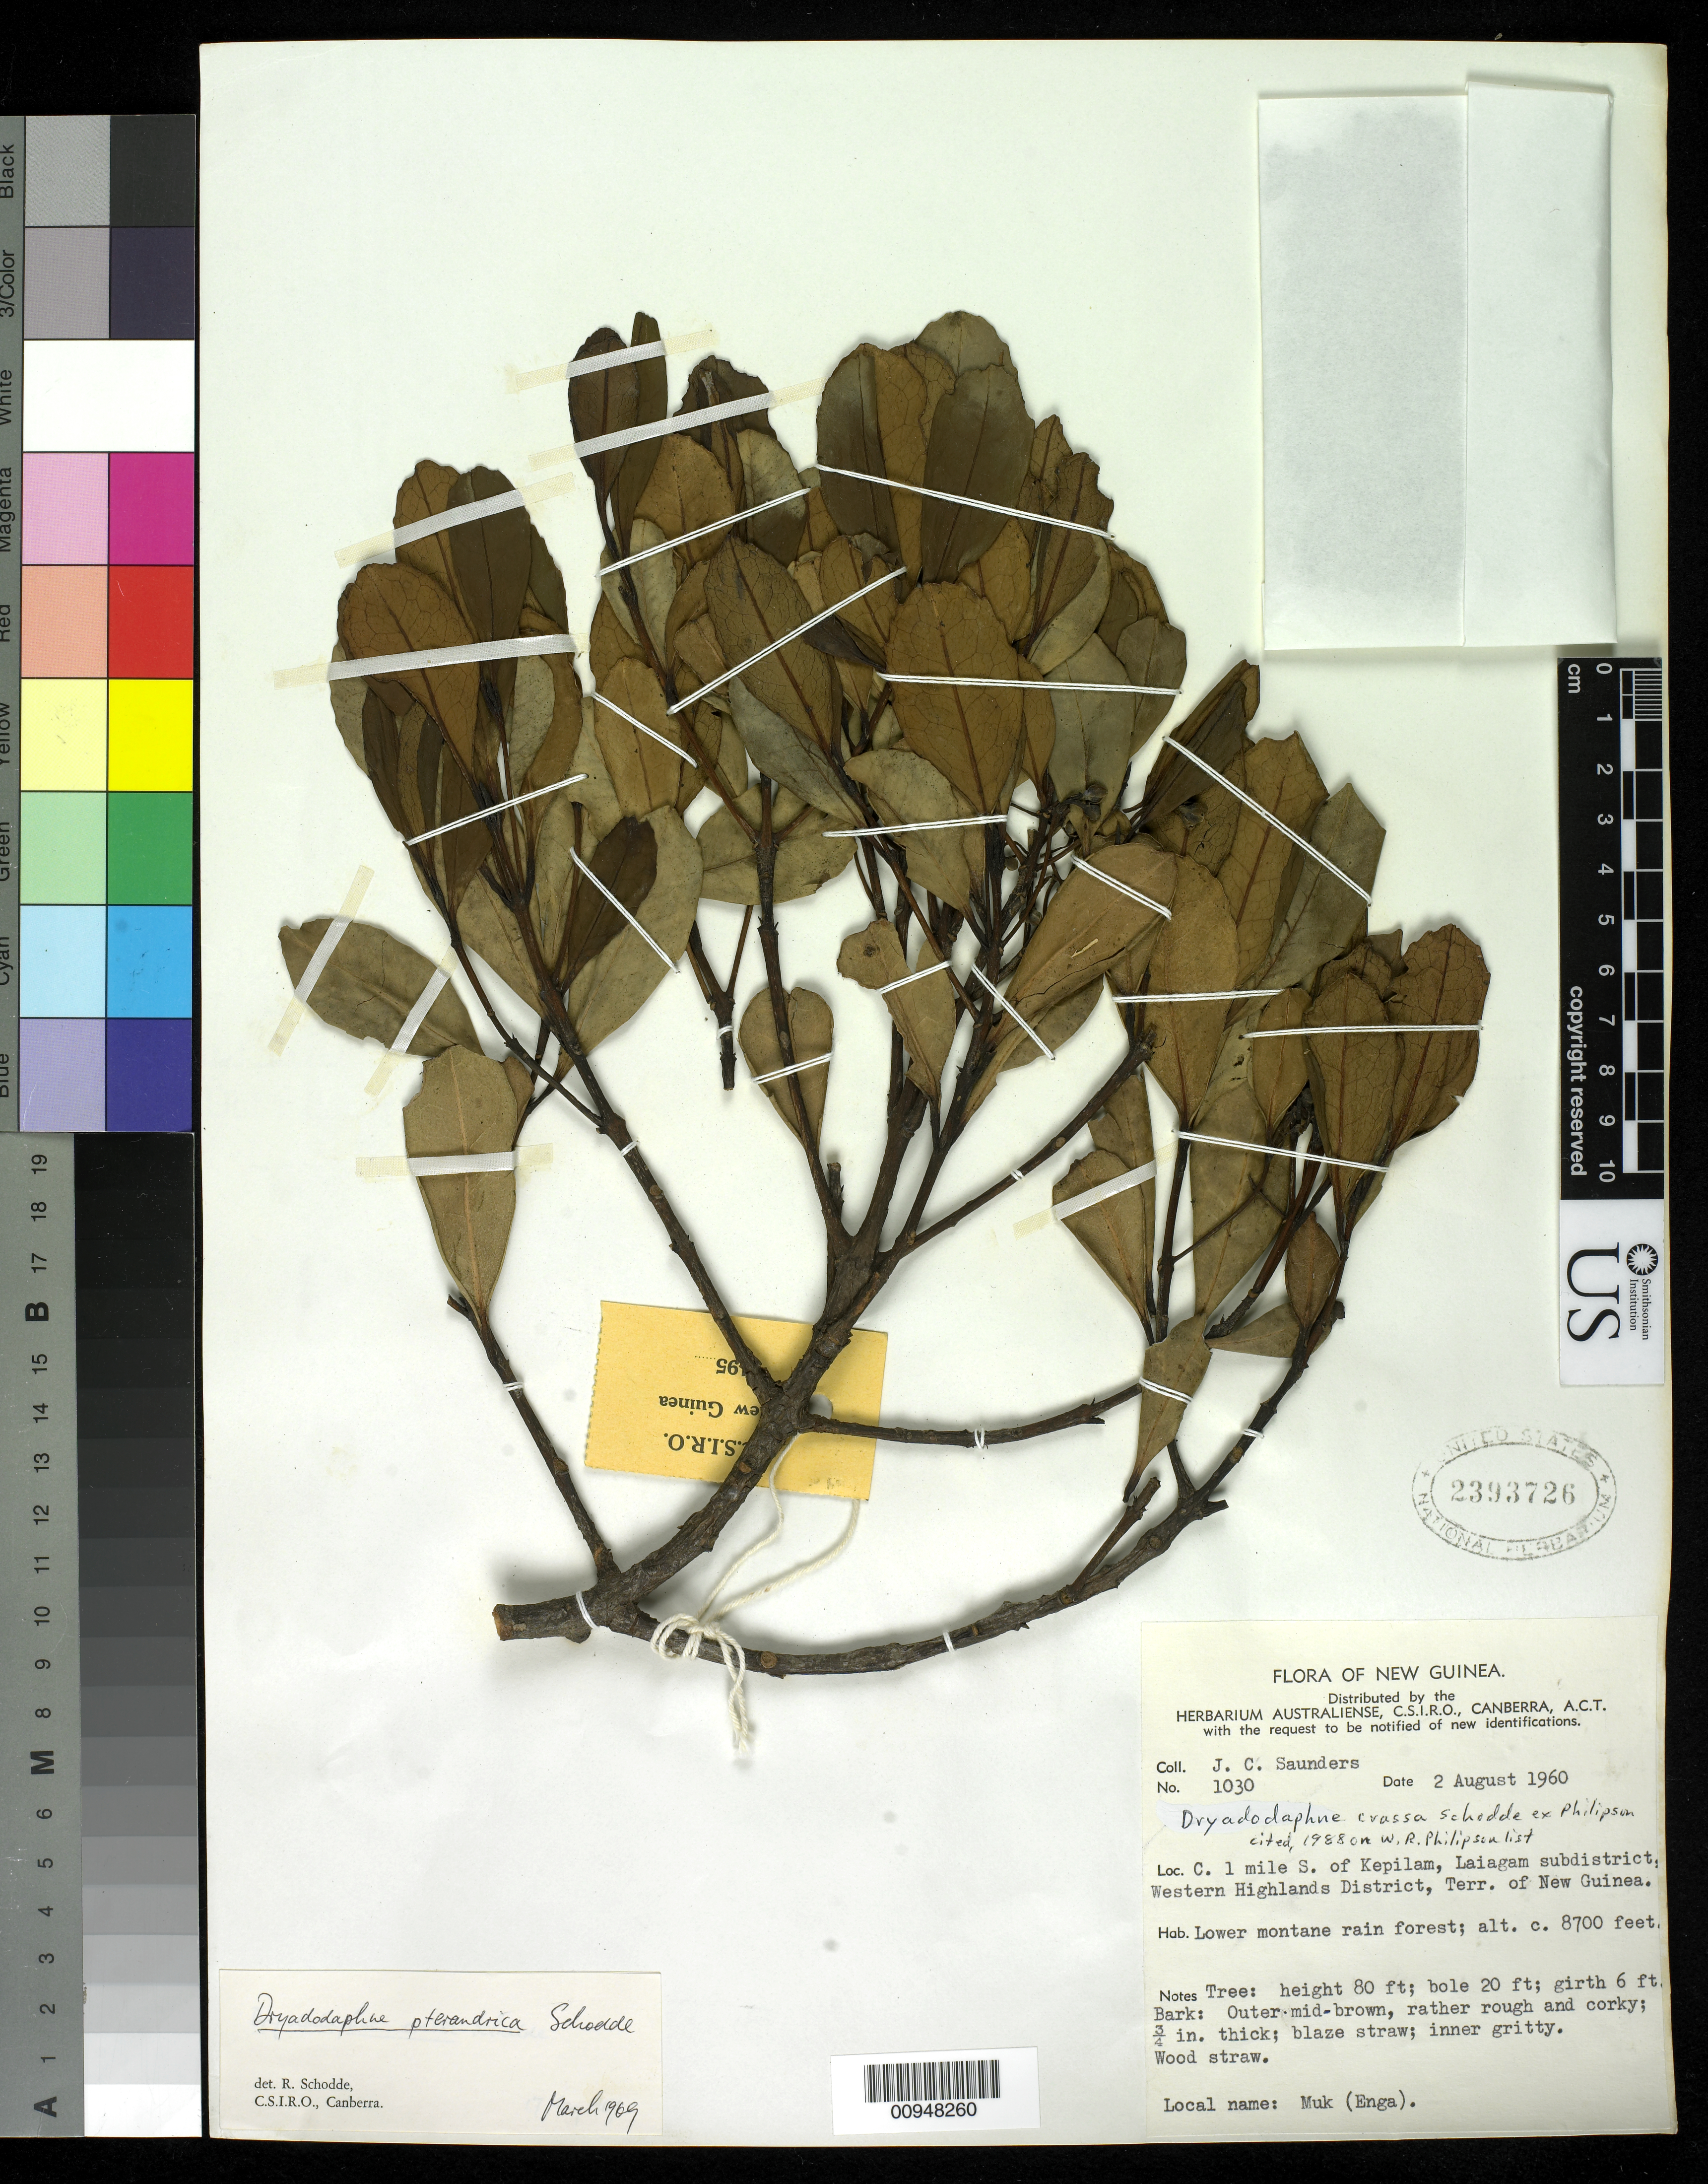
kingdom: Plantae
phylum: Tracheophyta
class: Magnoliopsida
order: Laurales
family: Atherospermataceae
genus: Dryadodaphne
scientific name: Dryadodaphne crassa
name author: Schodde ex Philipson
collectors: J. C. Saunders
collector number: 1030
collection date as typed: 02 Aug 1960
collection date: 1960-08-02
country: Papua New Guinea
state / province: Enga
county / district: Laiagam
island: New Guinea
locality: Circa 1 mile S of Kepilam.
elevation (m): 2652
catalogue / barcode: US 2393726